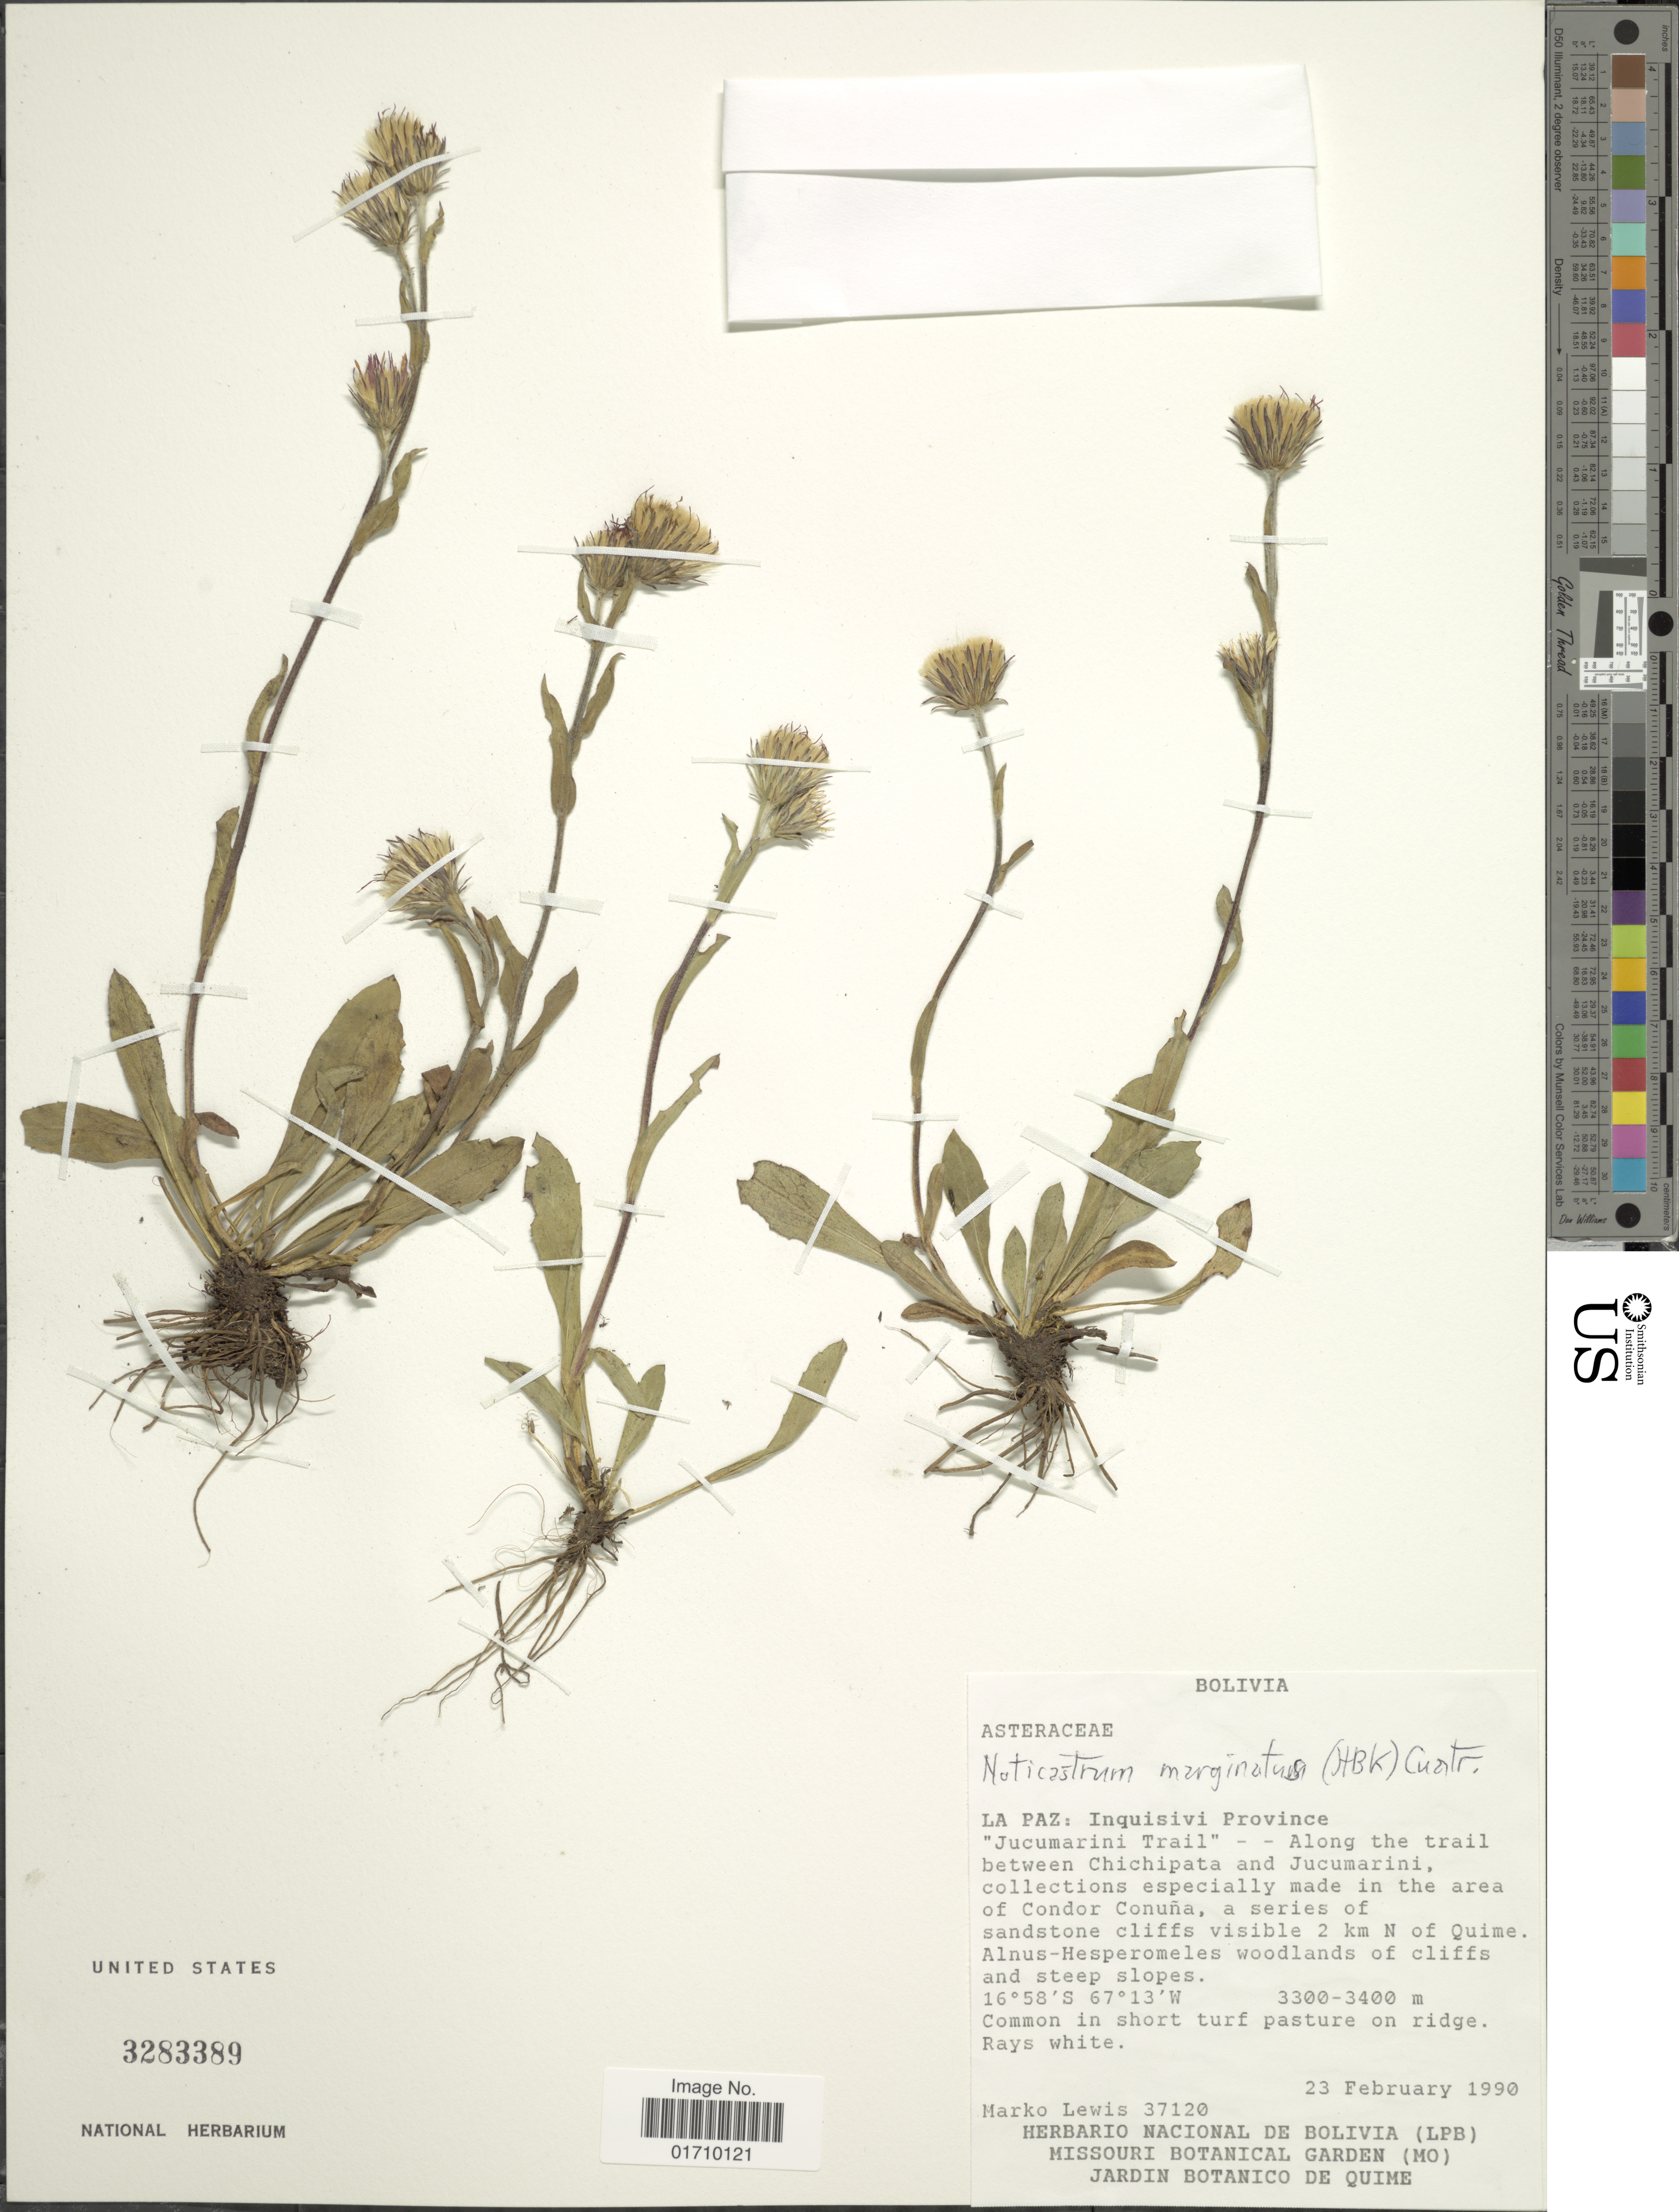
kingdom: Plantae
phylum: Tracheophyta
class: Magnoliopsida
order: Asterales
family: Asteraceae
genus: Noticastrum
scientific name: Noticastrum marginatum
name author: (Kunth) Cuatrec.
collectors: M. A. Lewis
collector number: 37120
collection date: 1990-02-23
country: Bolivia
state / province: La Paz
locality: Inquisivi Province, Jucumarini Trail, along the trail between Chichipata and Jucumarini, 2 km N of Quime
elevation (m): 3300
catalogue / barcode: US 3283389